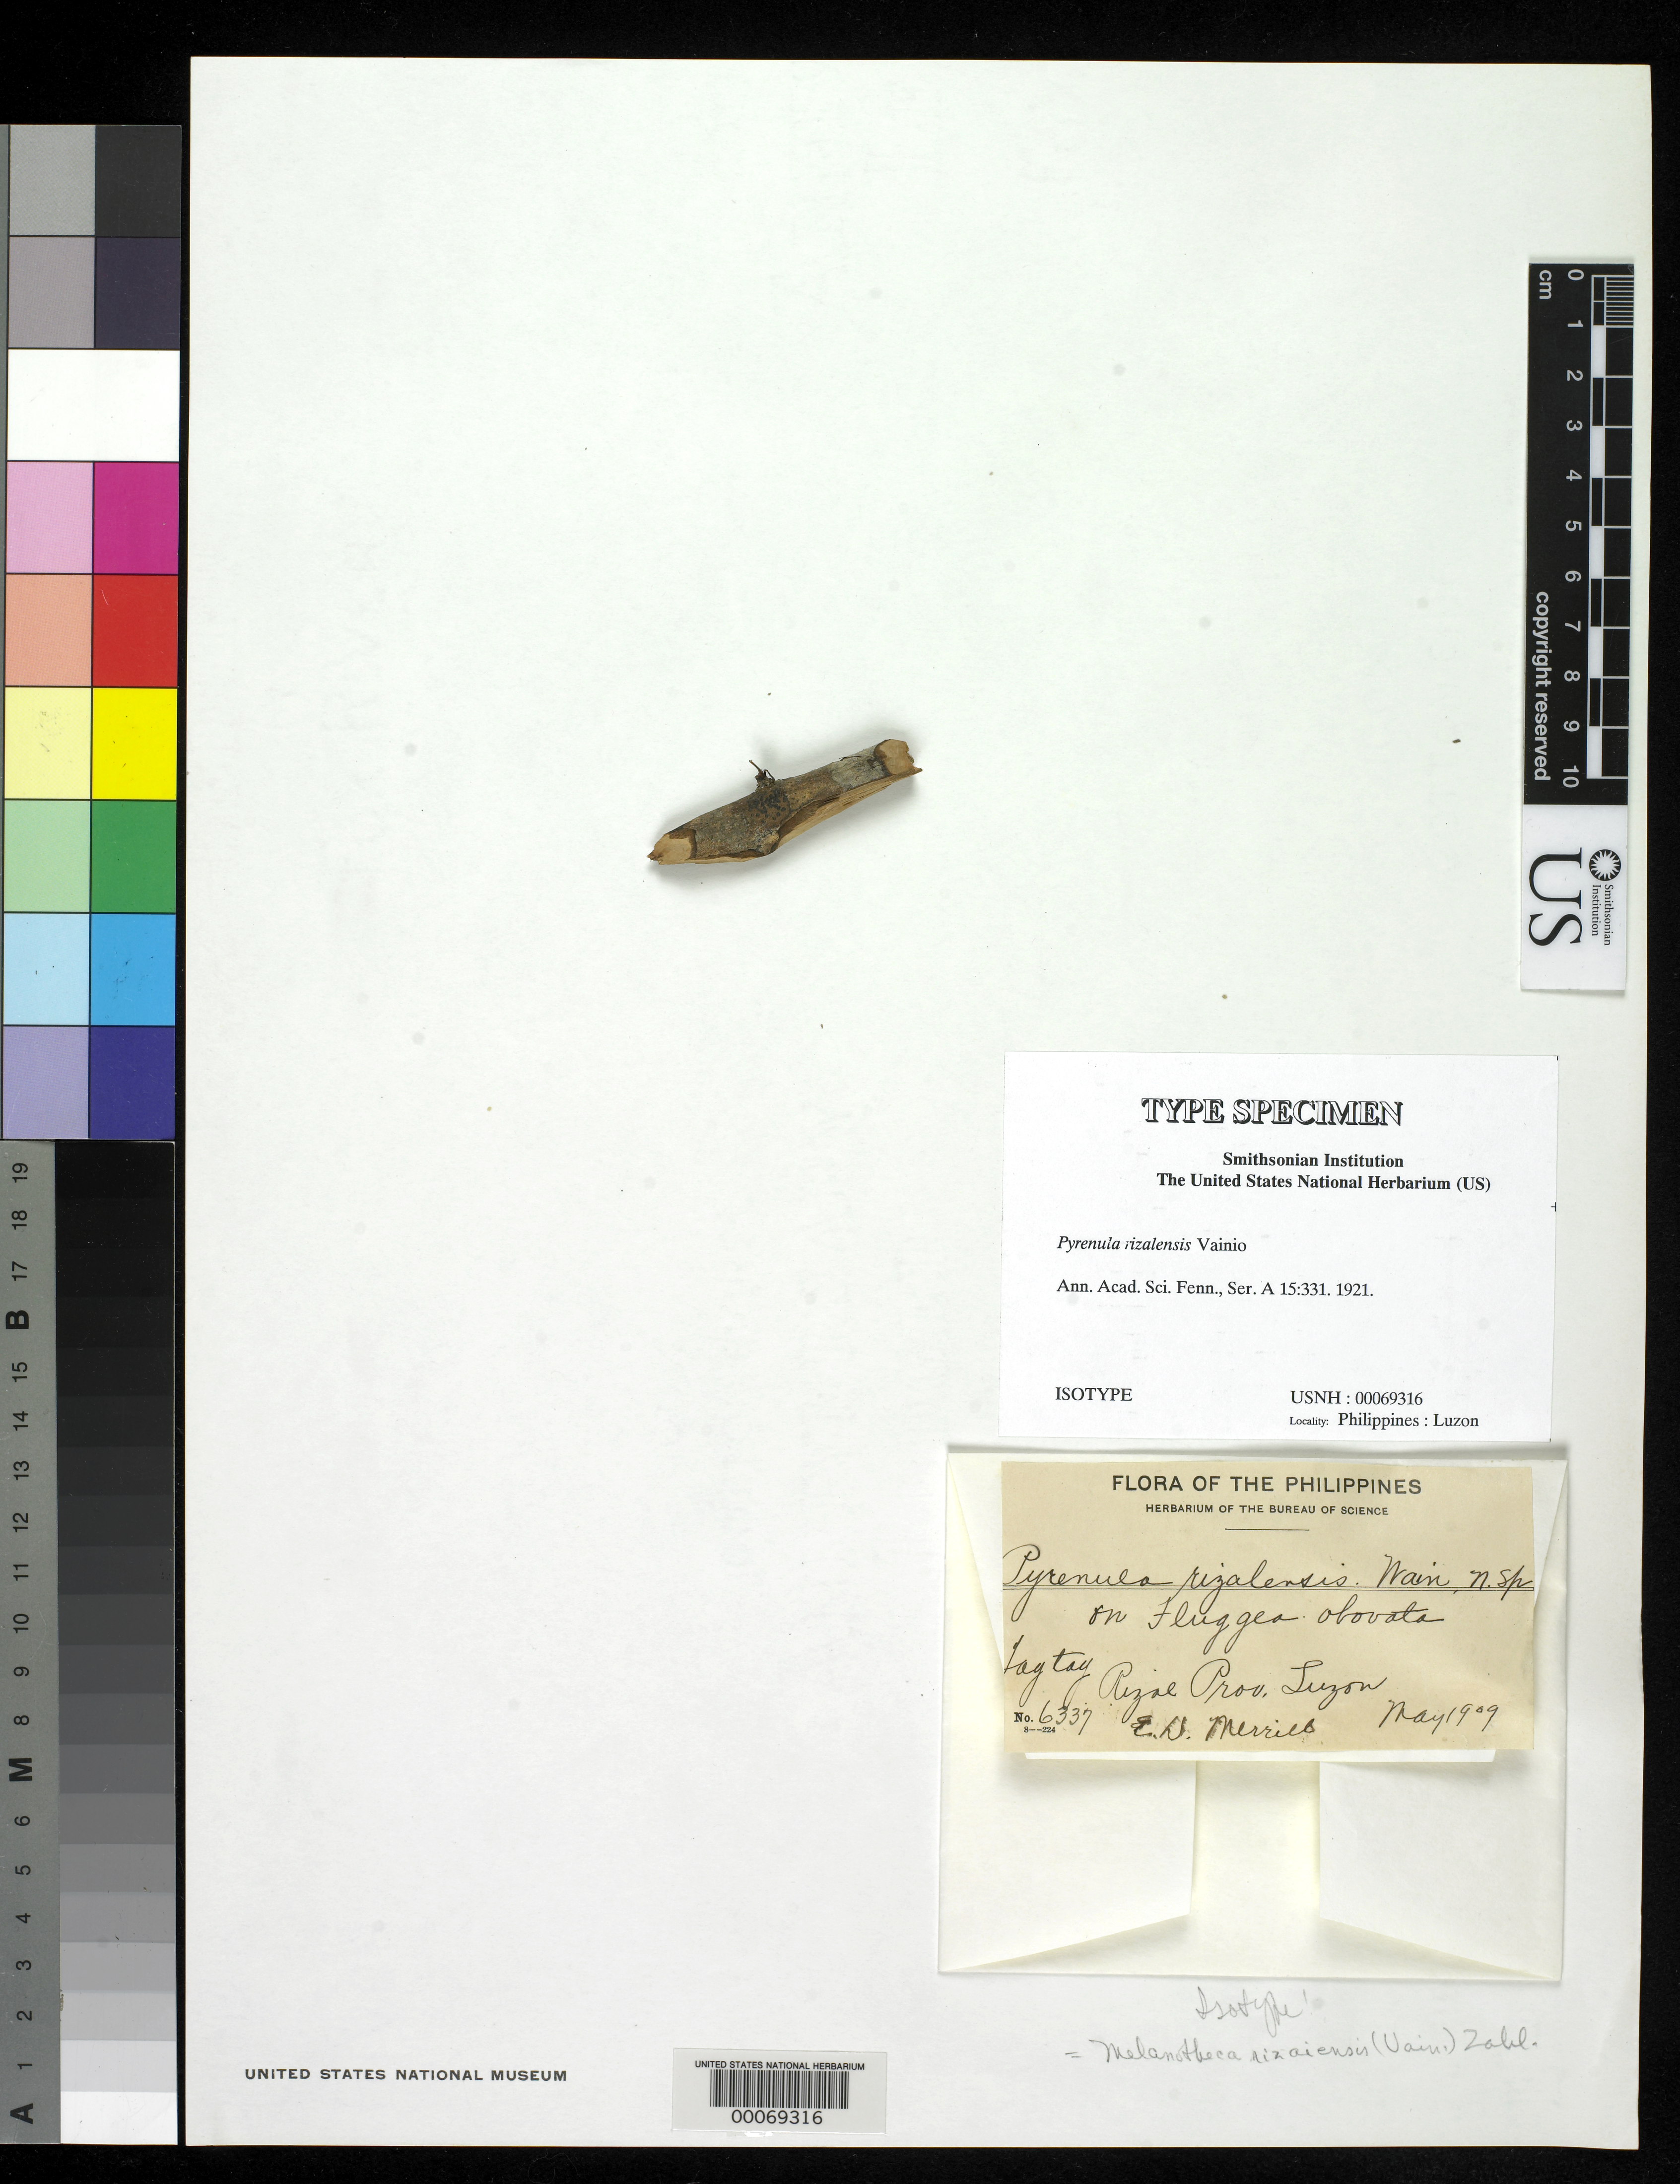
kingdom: Fungi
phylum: Ascomycota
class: Eurotiomycetes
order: Pyrenulales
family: Pyrenulaceae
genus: Pyrenula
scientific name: Pyrenula rizalensis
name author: Vain.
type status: Isotype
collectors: E. D. Merrill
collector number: Bur. Sci. 6337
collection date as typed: May 1909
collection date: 1909-05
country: Philippines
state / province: Mimaropa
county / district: Palawan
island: Luzon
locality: Taytay.